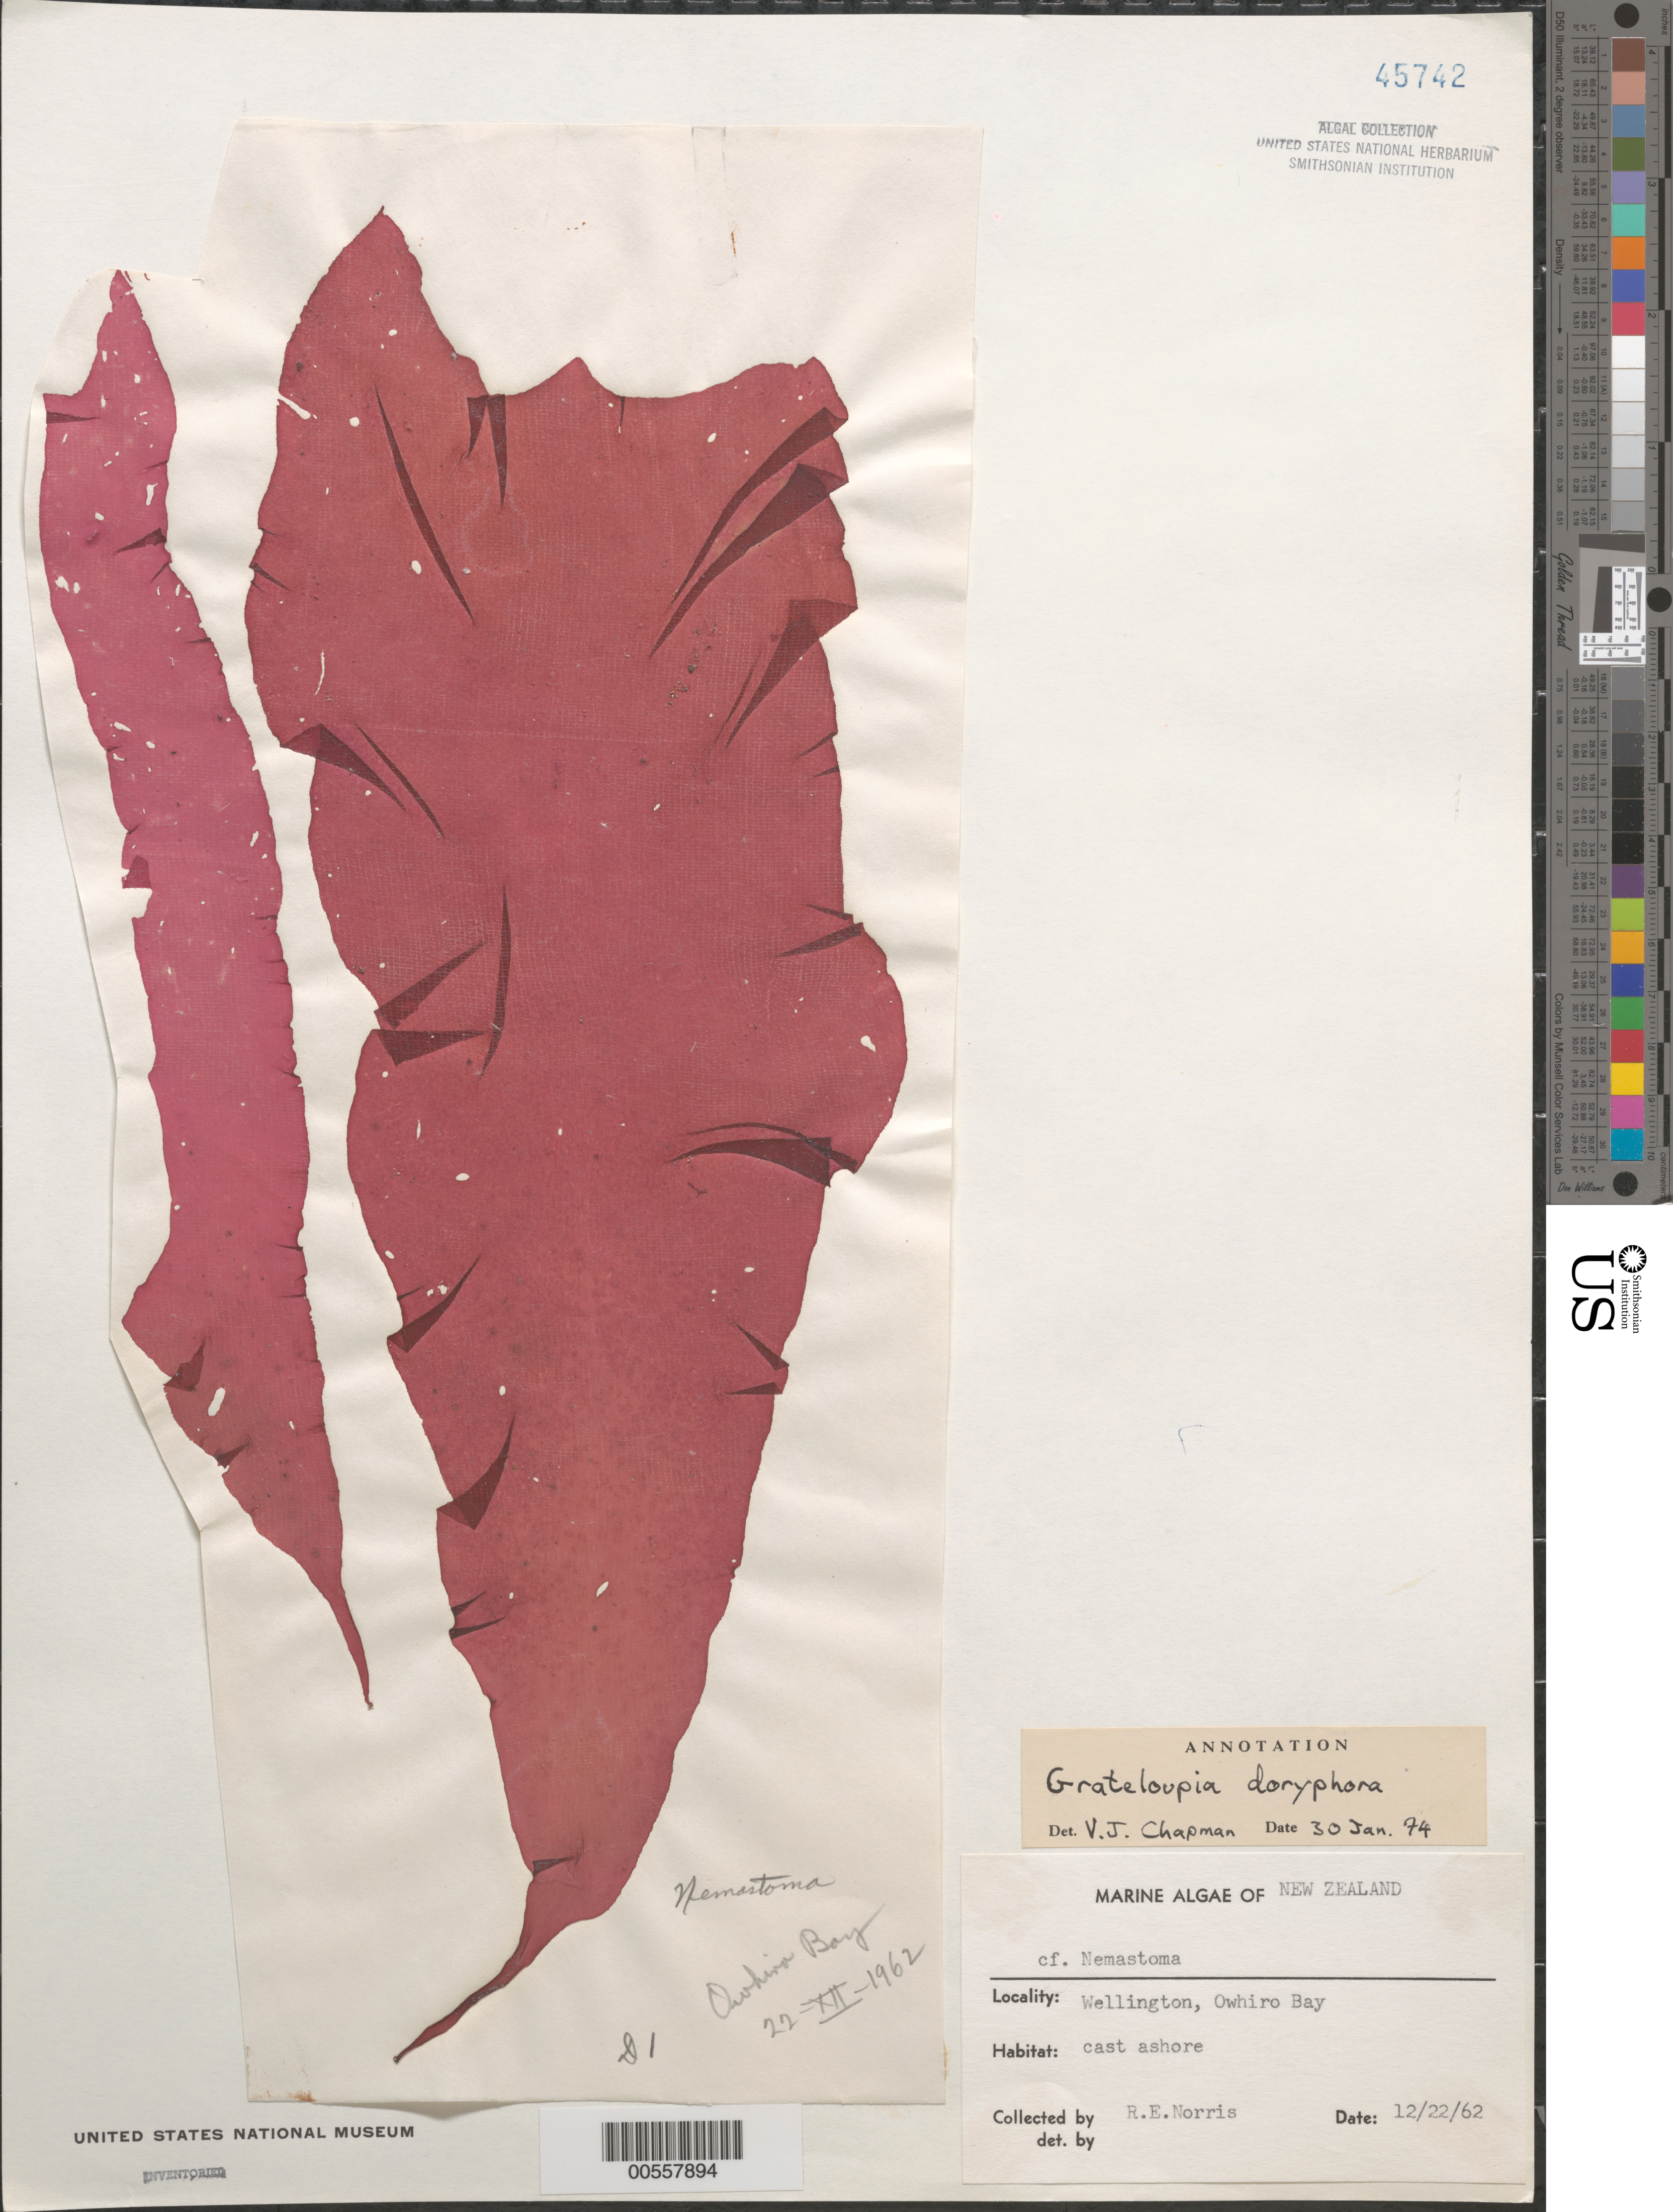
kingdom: Plantae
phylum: Rhodophyta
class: Florideophyceae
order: Halymeniales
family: Halymeniaceae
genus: Grateloupia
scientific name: Grateloupia doryphora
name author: (Mont.) Howe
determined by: Chapman, V. J.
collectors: R. E. Norris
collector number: D1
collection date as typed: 22 Dec 1962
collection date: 1962-12-22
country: New Zealand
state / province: Wellington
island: North Island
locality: Wellington, Owhiro Bay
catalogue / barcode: US 45742